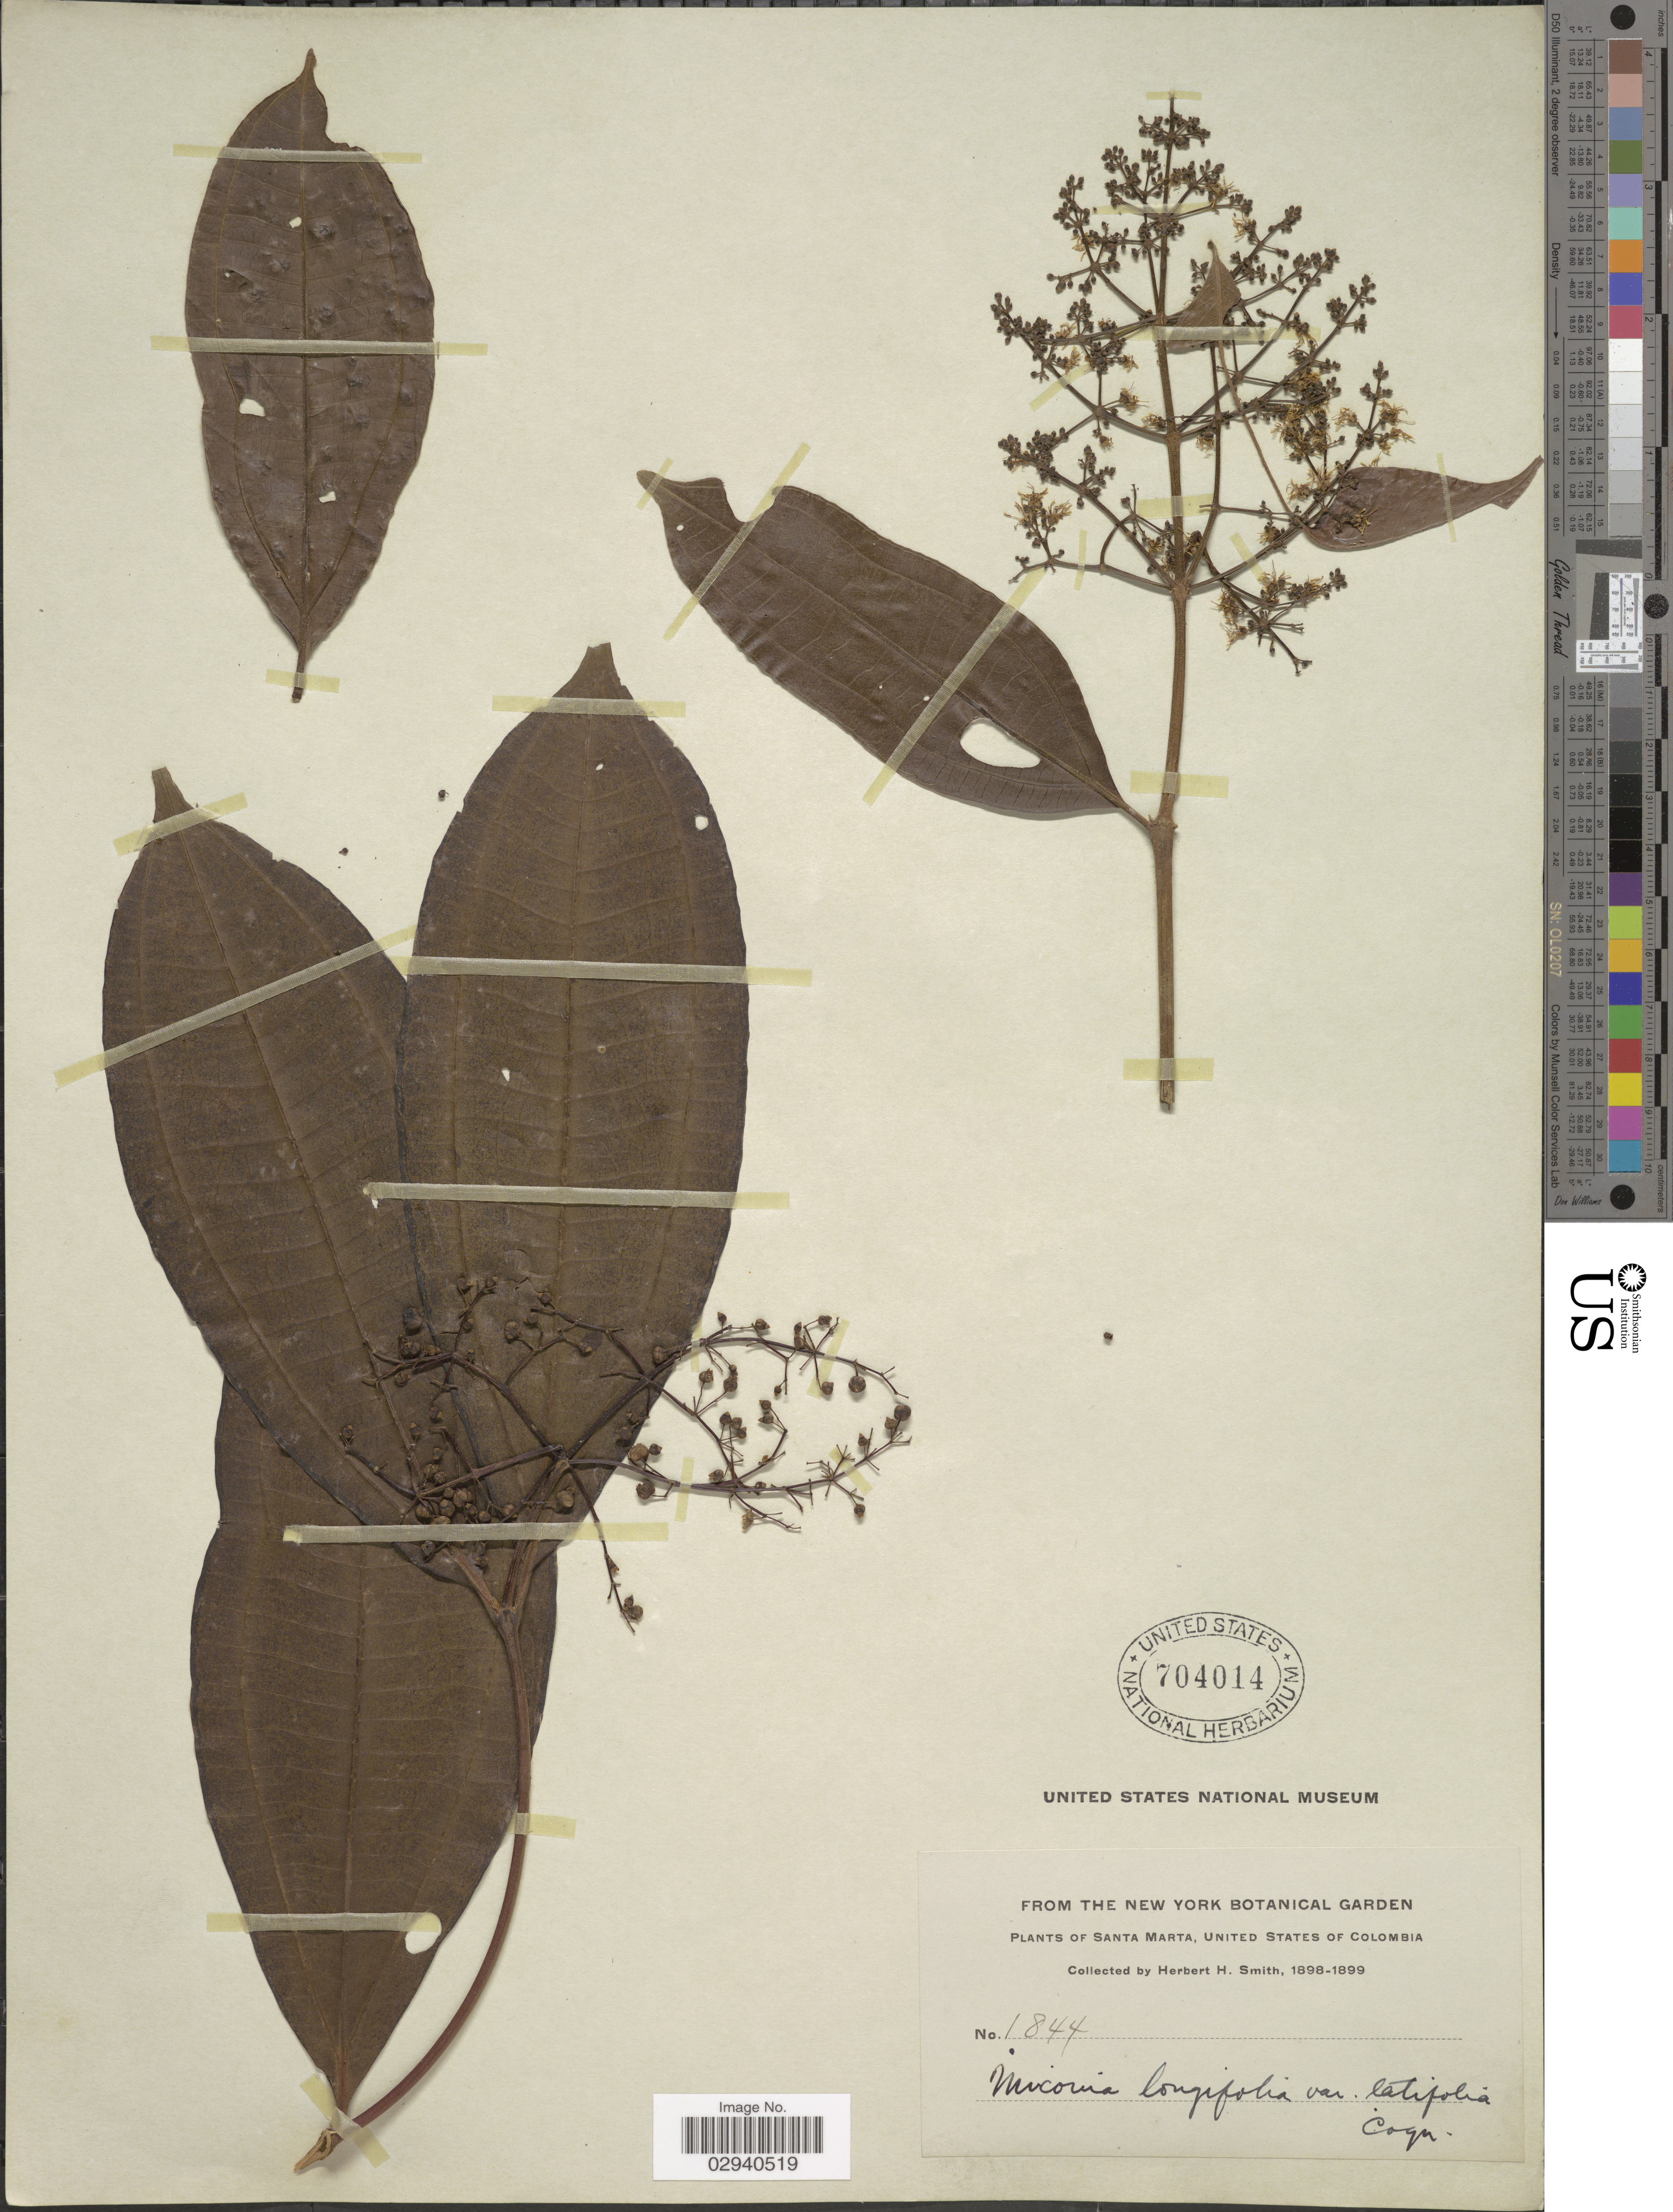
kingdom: Plantae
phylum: Tracheophyta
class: Magnoliopsida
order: Myrtales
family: Melastomataceae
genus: Miconia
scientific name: Miconia longifolia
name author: (Aubl.) DC.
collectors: Herbert H. Smith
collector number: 1844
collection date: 1898/1899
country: Colombia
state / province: Magdalena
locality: Santa Marta.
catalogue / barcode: US 704014